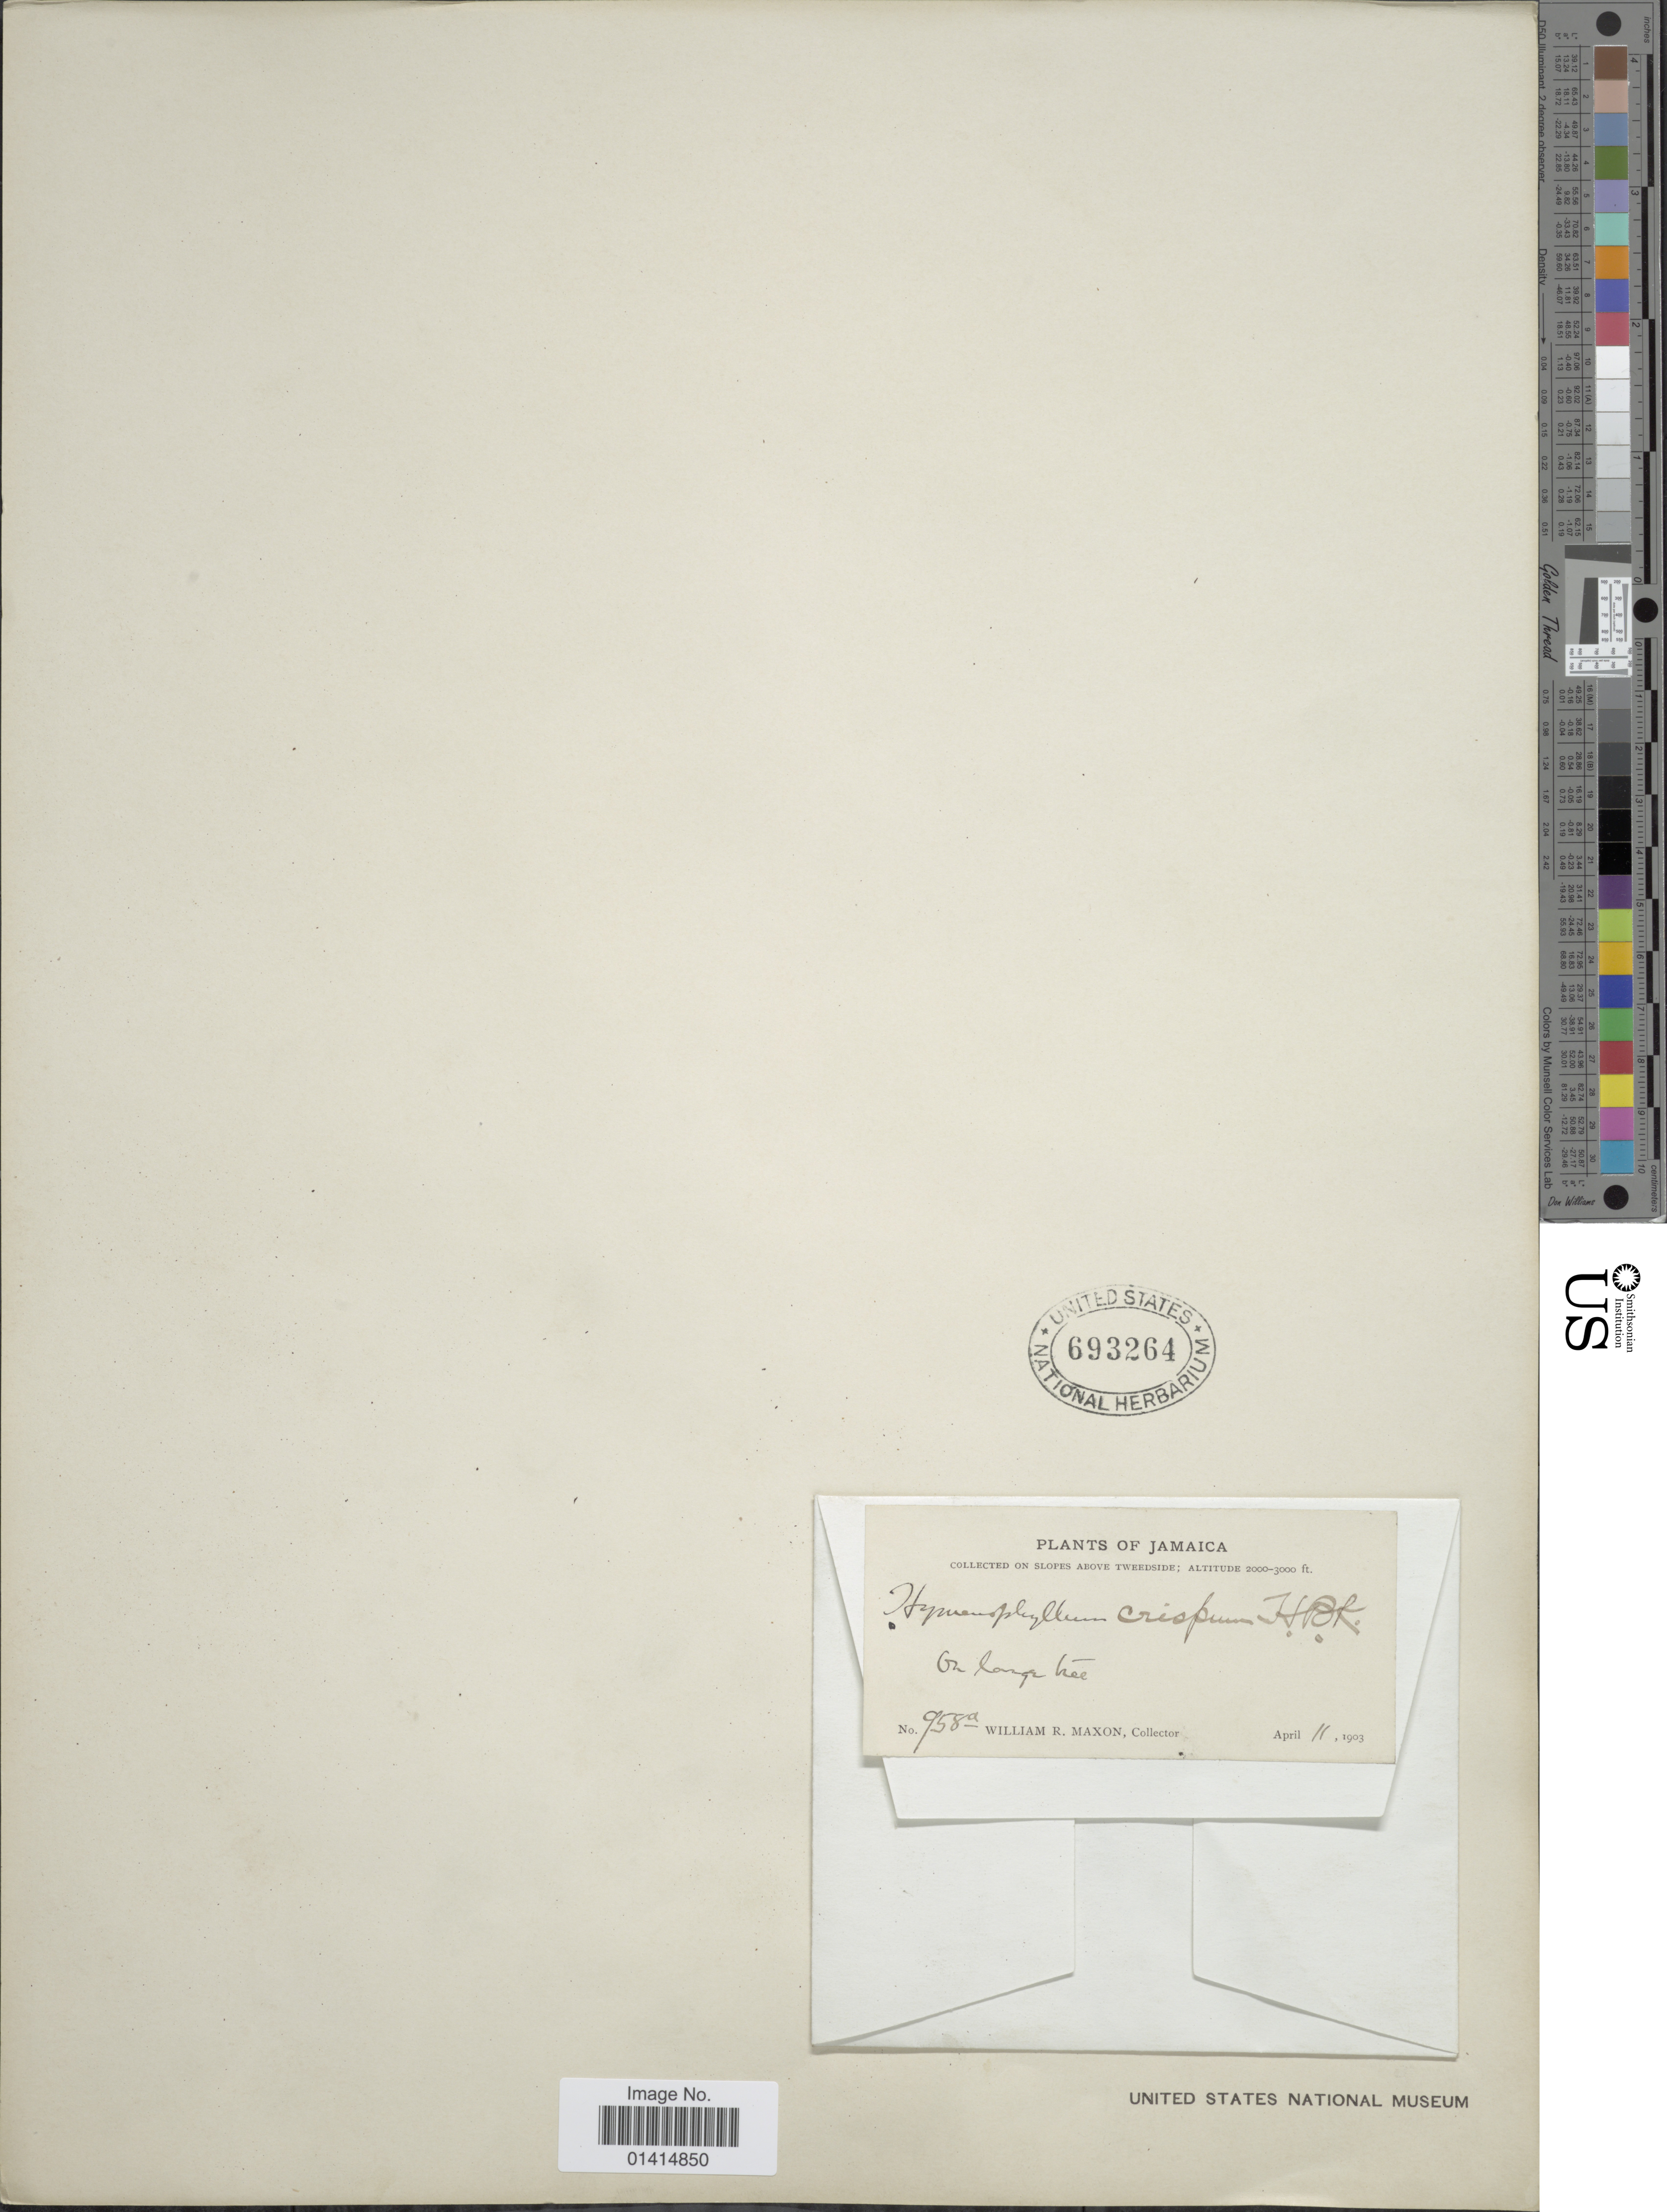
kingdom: Plantae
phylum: Tracheophyta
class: Polypodiopsida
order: Hymenophyllales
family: Hymenophyllaceae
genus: Hymenophyllum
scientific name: Hymenophyllum contortum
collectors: W. R. Maxon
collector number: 958a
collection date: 1903-04-11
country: Jamaica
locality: On slopes above Tweeside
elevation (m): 610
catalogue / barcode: US 693264